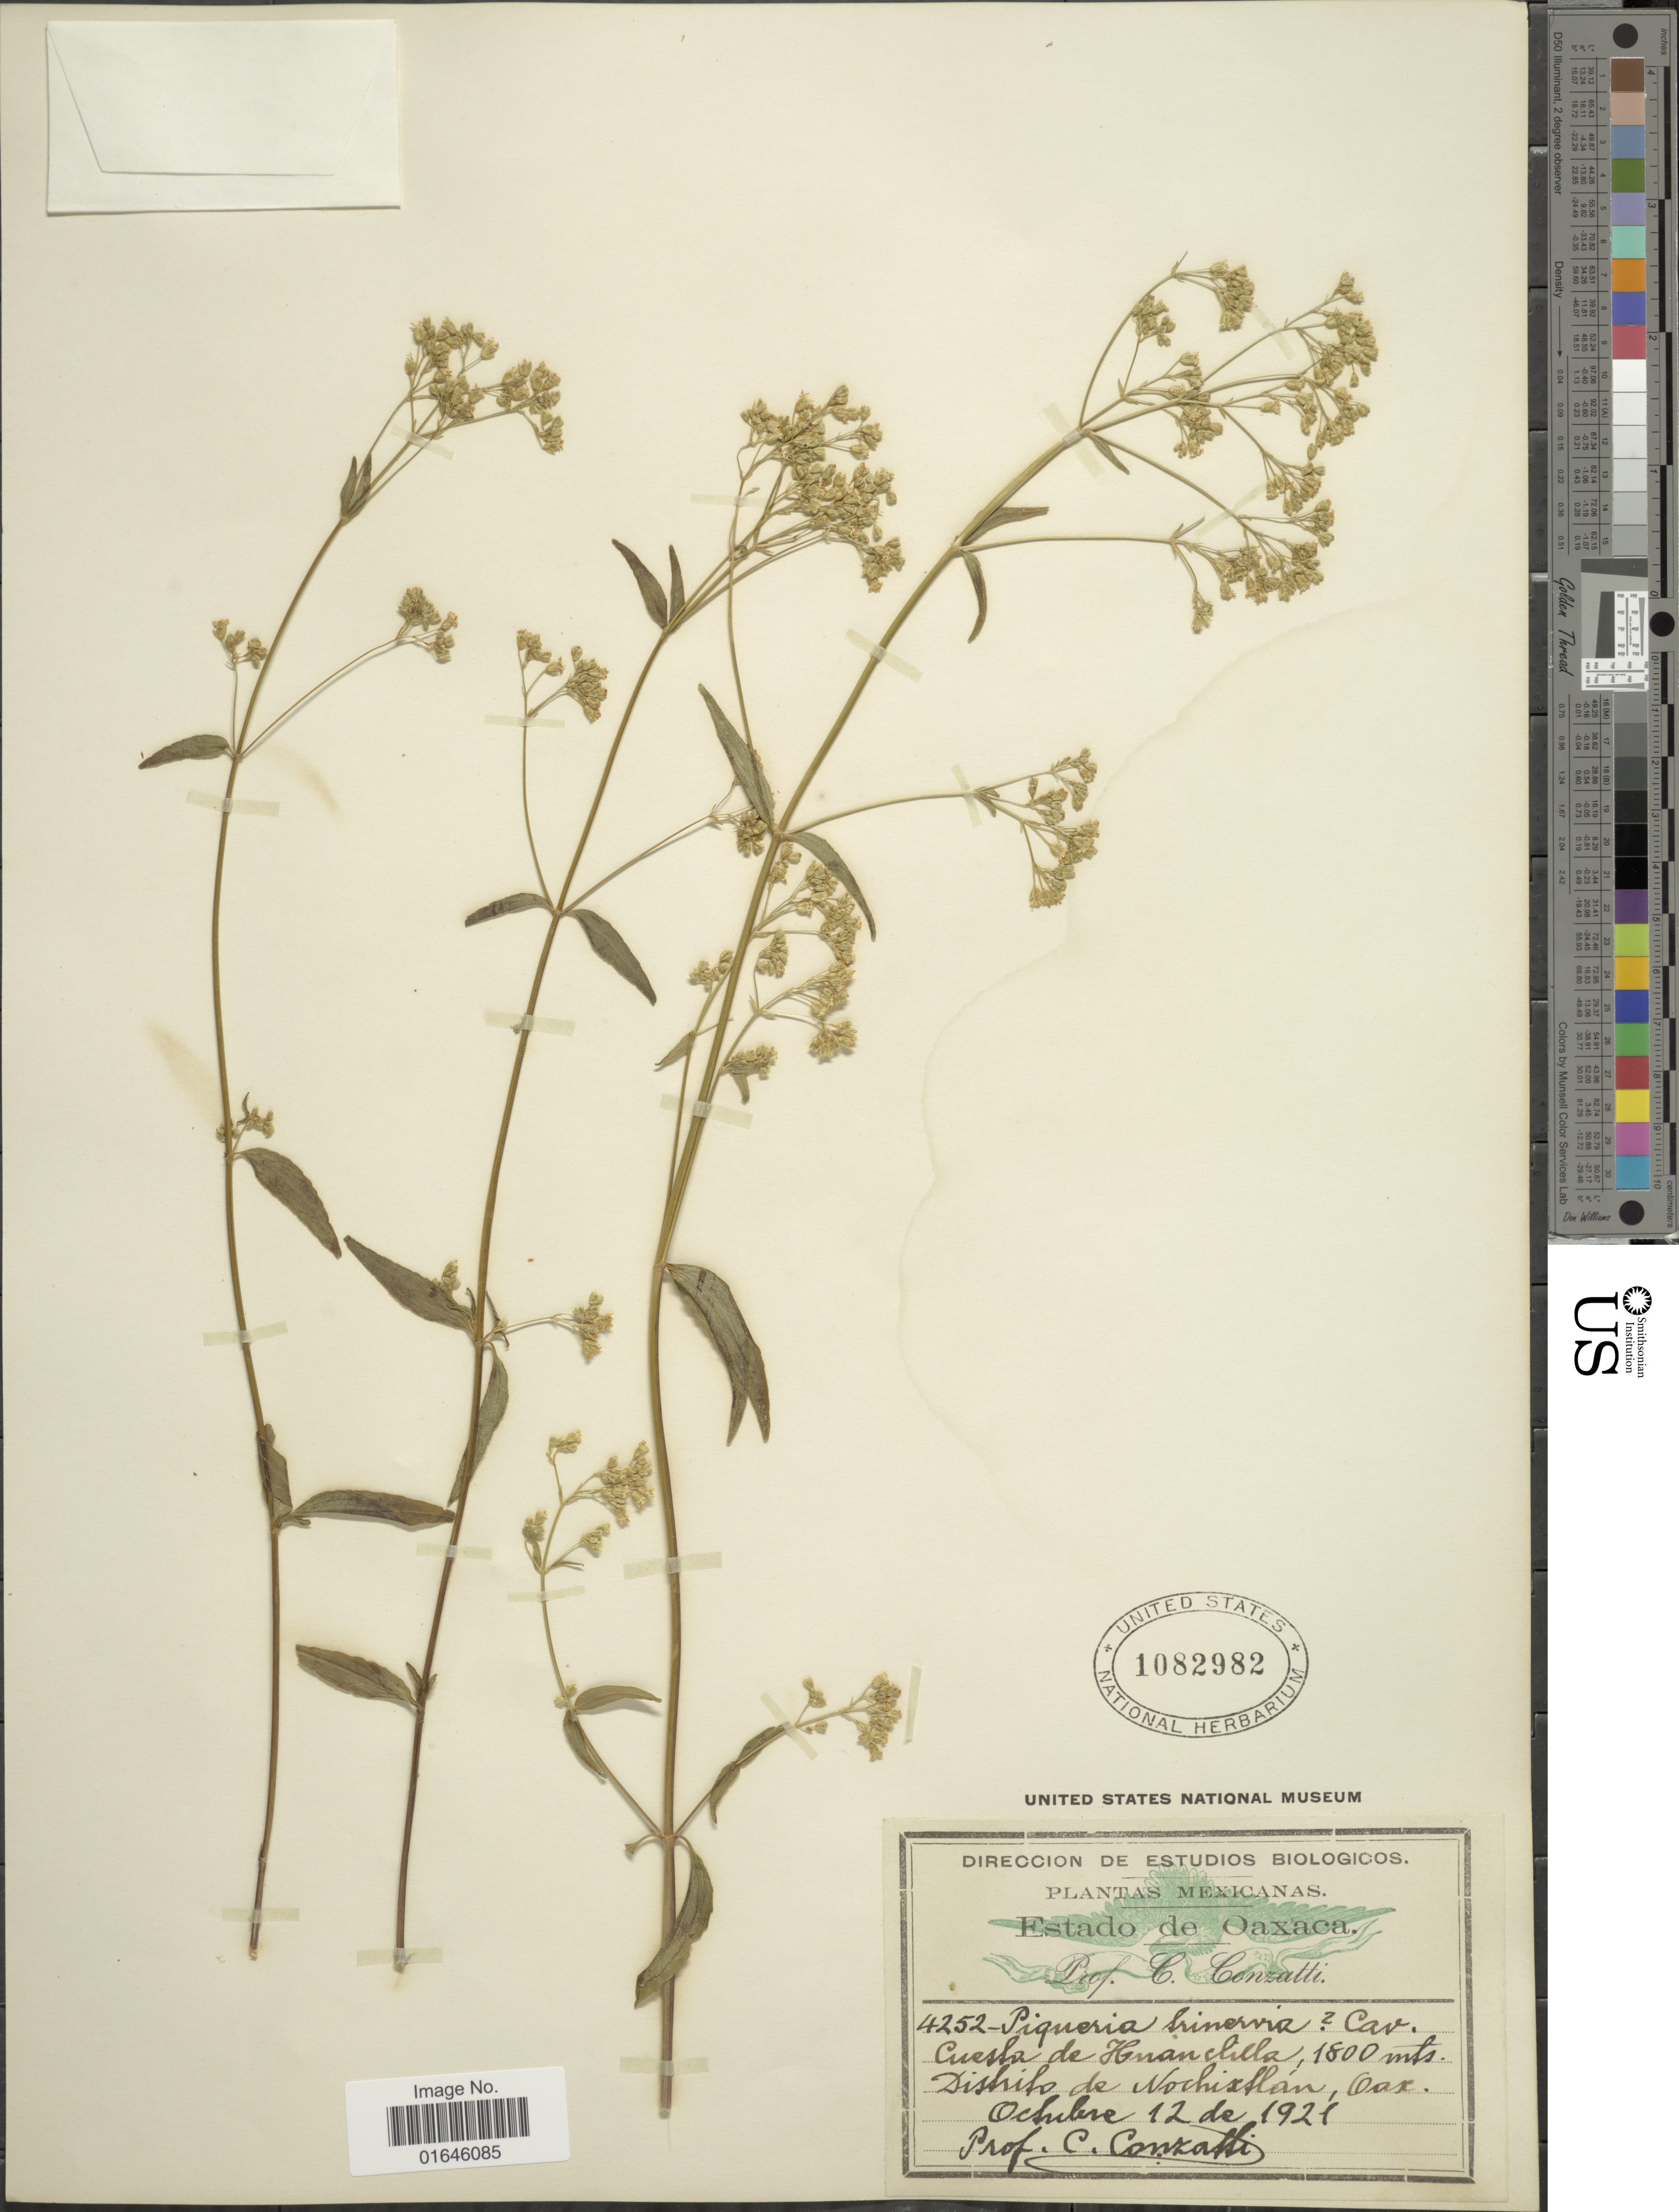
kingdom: Plantae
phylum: Tracheophyta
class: Magnoliopsida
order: Asterales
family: Asteraceae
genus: Piqueria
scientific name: Piqueria trinervia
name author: Cav.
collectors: C. Conzatti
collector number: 4252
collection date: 1921-10-12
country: Mexico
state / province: Oaxaca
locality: Cuesta de Huauclilla, Distrito de Nochixtlan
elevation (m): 1800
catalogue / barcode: US 1082982